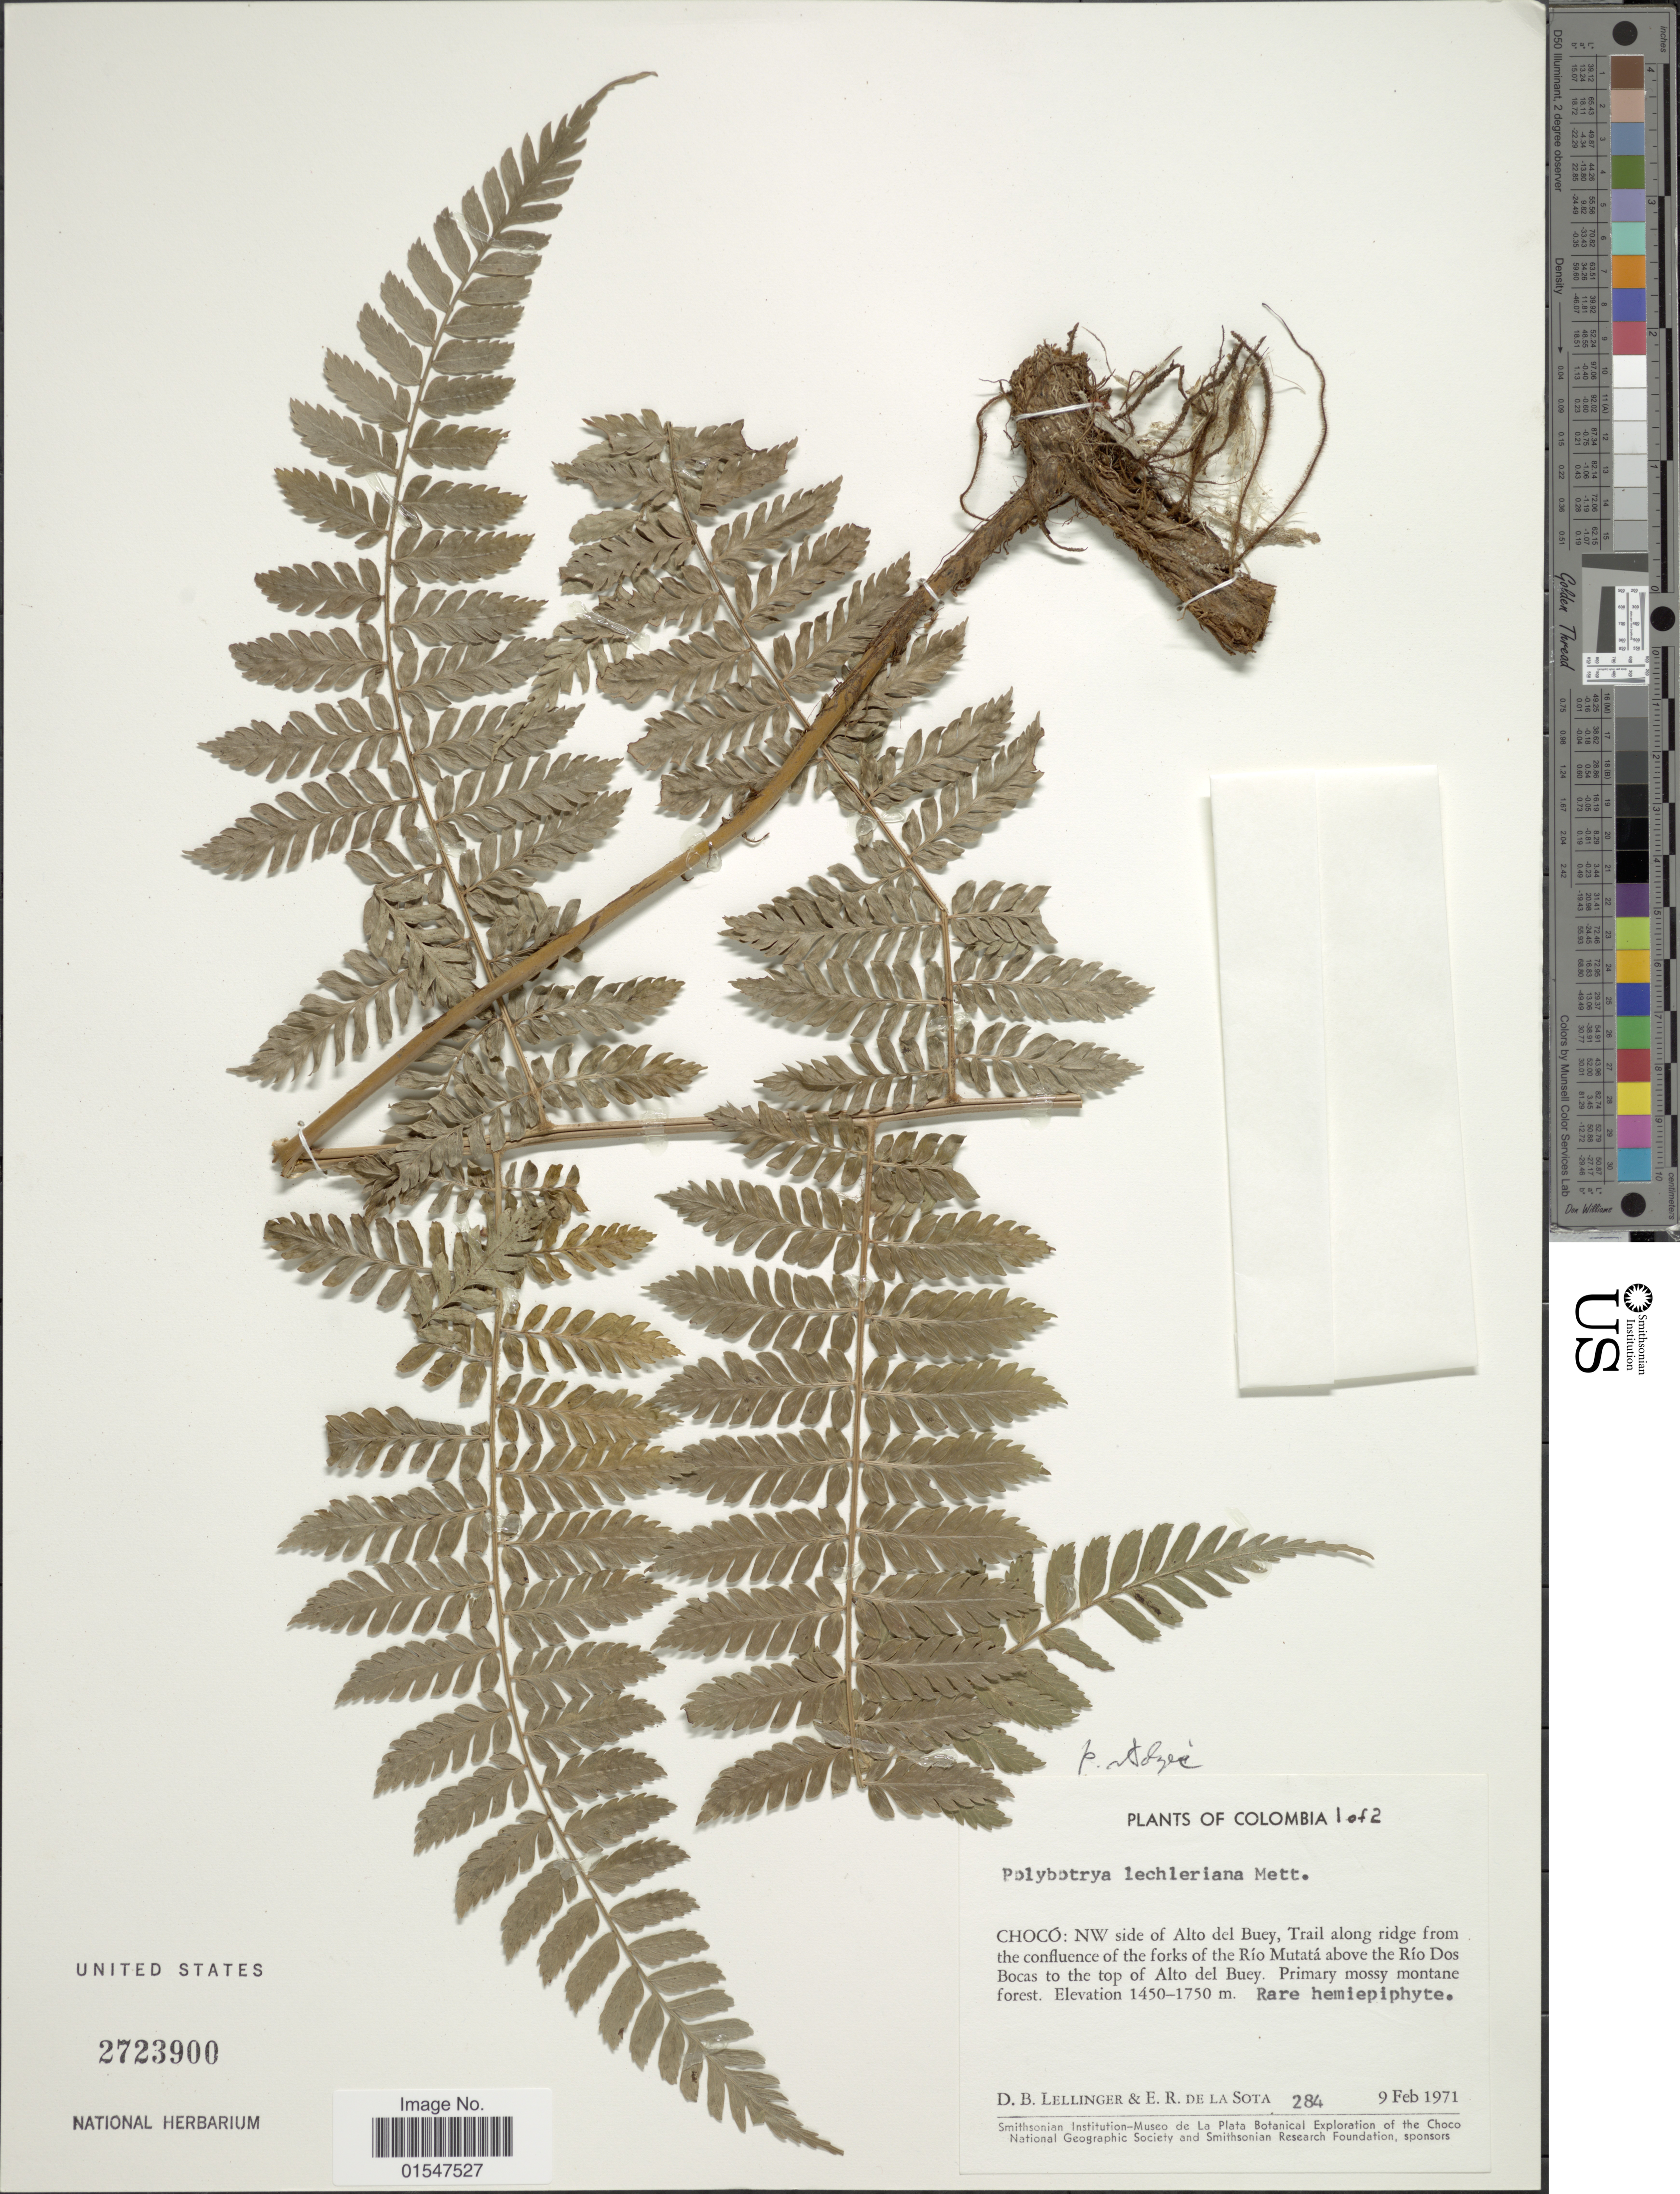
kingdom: Plantae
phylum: Tracheophyta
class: Polypodiopsida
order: Polypodiales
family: Dryopteridaceae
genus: Polybotrya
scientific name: Polybotrya stolzei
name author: R.C. Moran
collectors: D. B. Lellinger & E. R. de la Sota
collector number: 284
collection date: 1971-02-09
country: Colombia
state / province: Chocó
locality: NW side of Alto del Buey, Trail along road from the confluence of the forks of the Río Mutatá above the Río Dos Bocas to the top of Alto del Buey.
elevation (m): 1450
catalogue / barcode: US 2723900